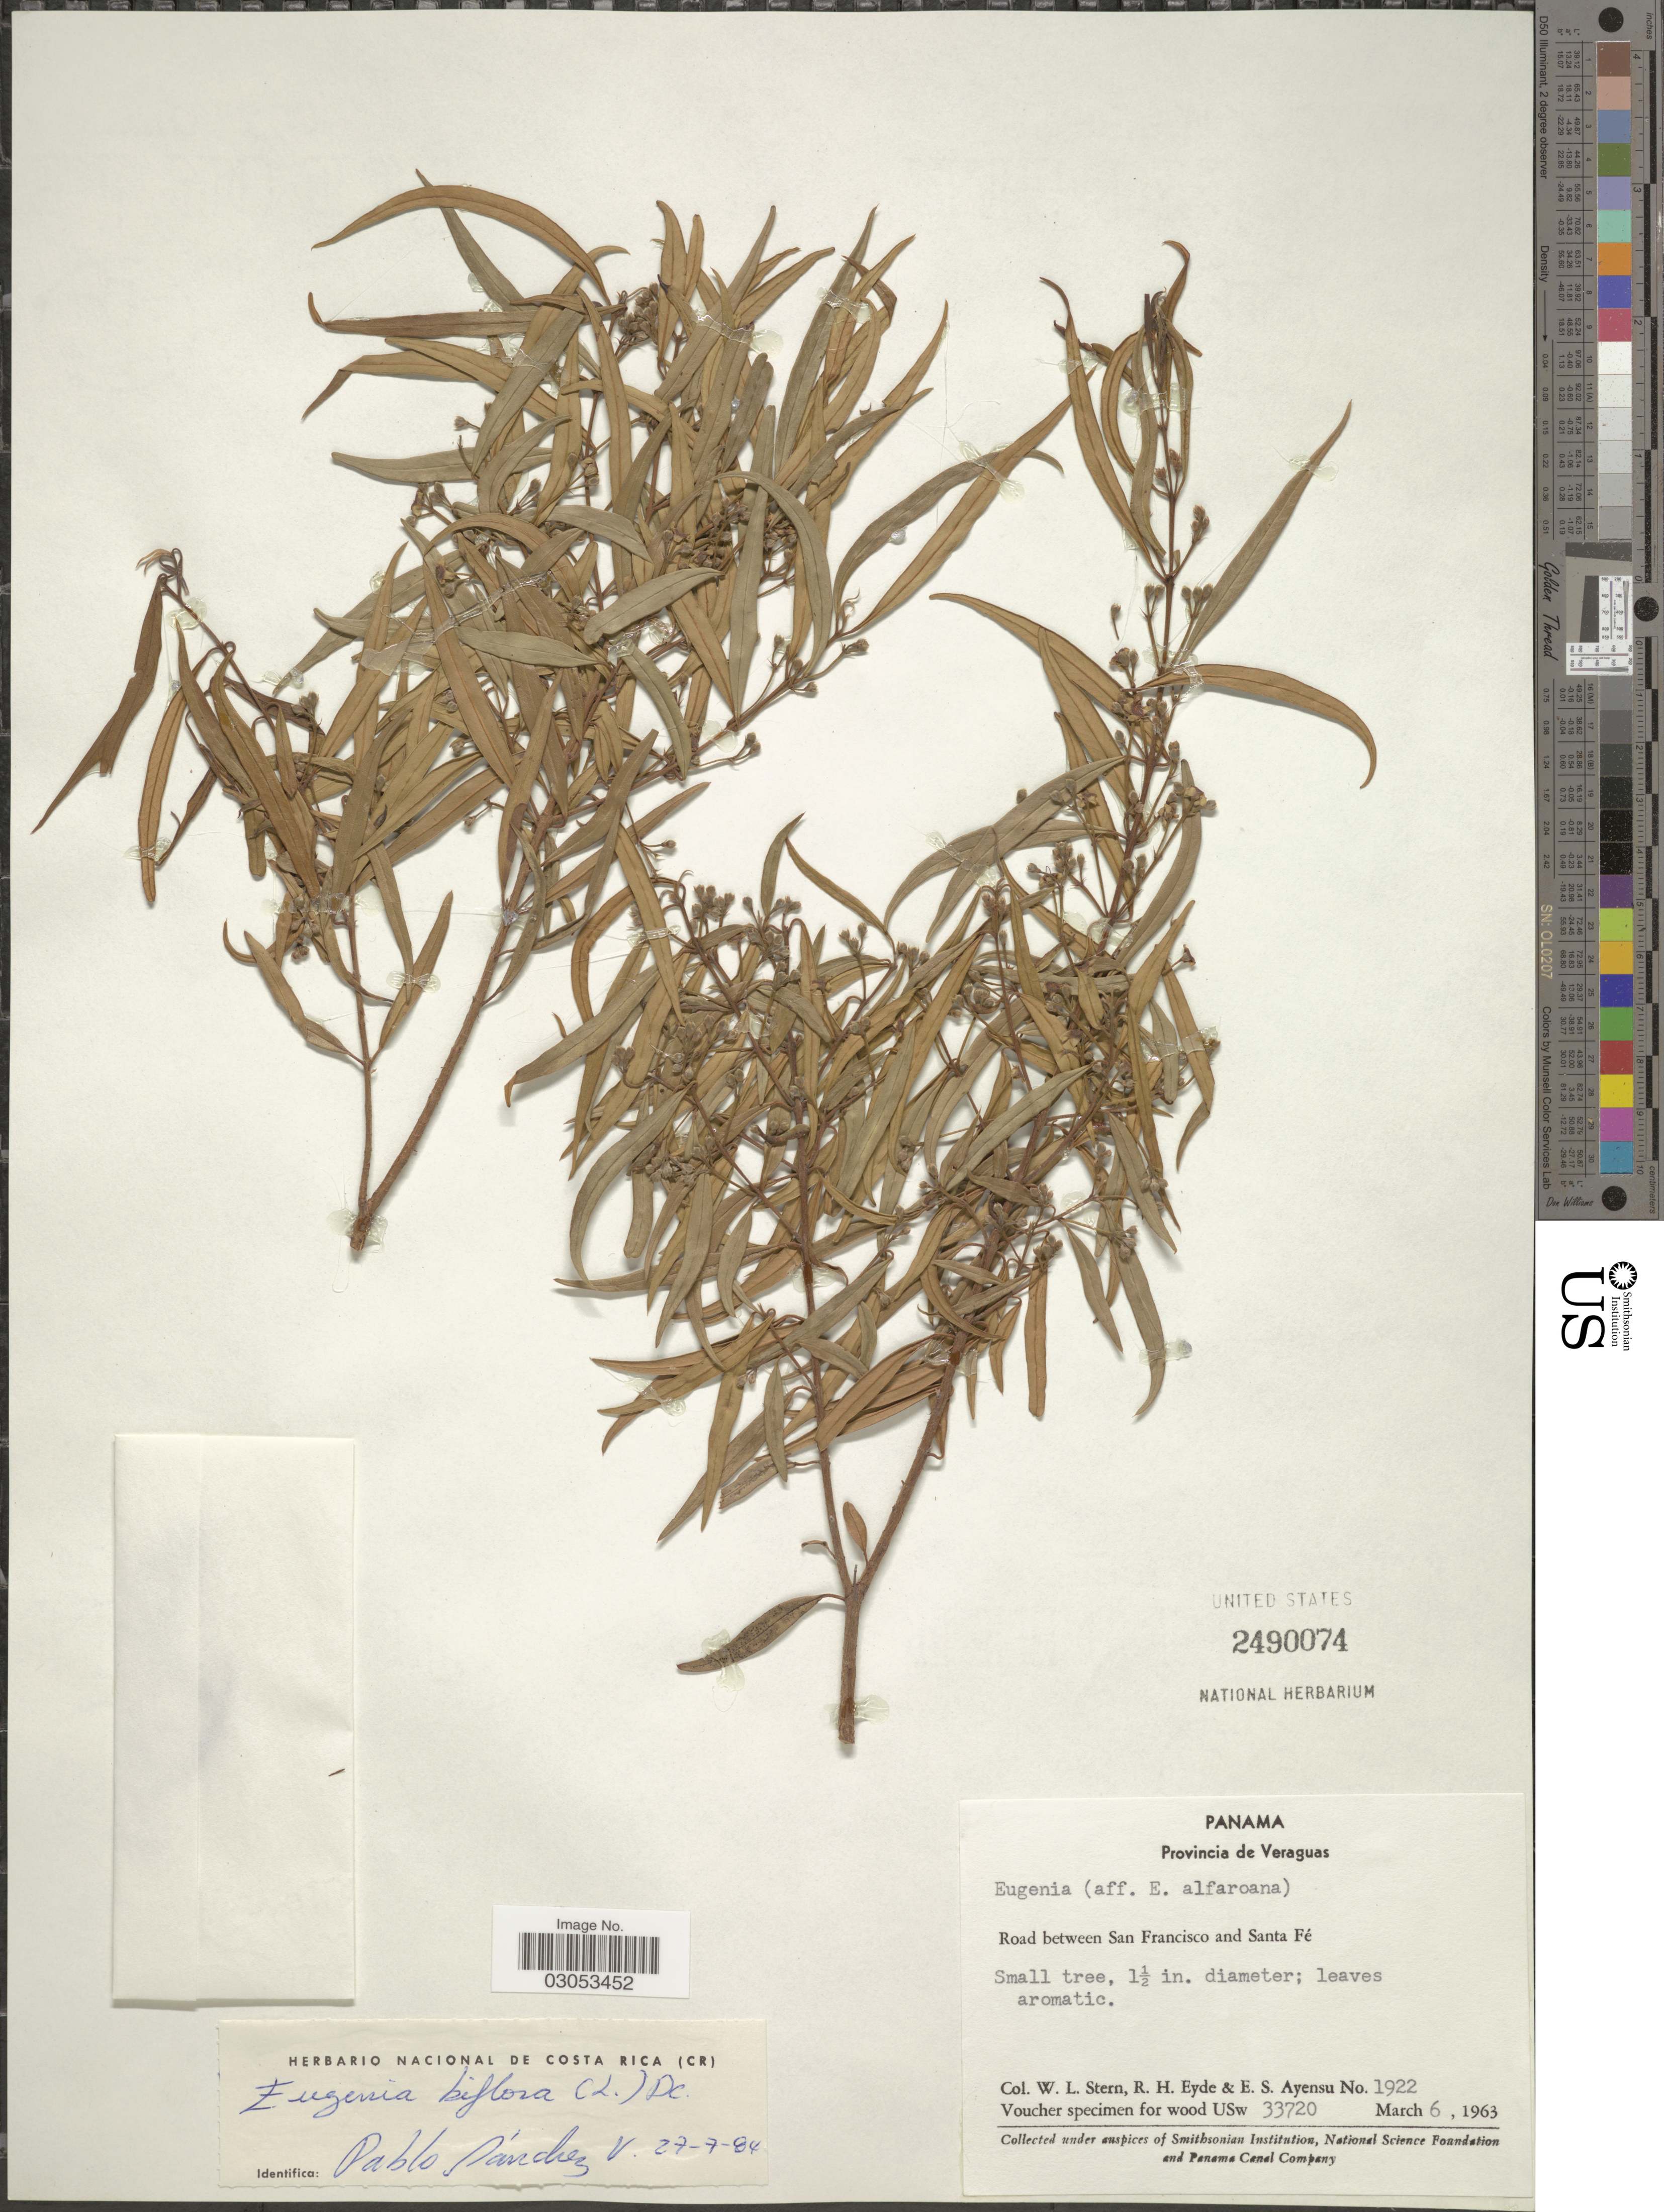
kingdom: Plantae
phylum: Tracheophyta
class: Magnoliopsida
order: Myrtales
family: Myrtaceae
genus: Eugenia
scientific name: Eugenia biflora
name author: (L.) DC.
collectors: W. L. Stern, R. H. Eyde & E. S. Ayensu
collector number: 1922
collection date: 1963-03-06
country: Panama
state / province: Veraguas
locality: Provincia de Veraguas. Road between San Francisco and Santa Fé.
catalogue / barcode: US 2490074